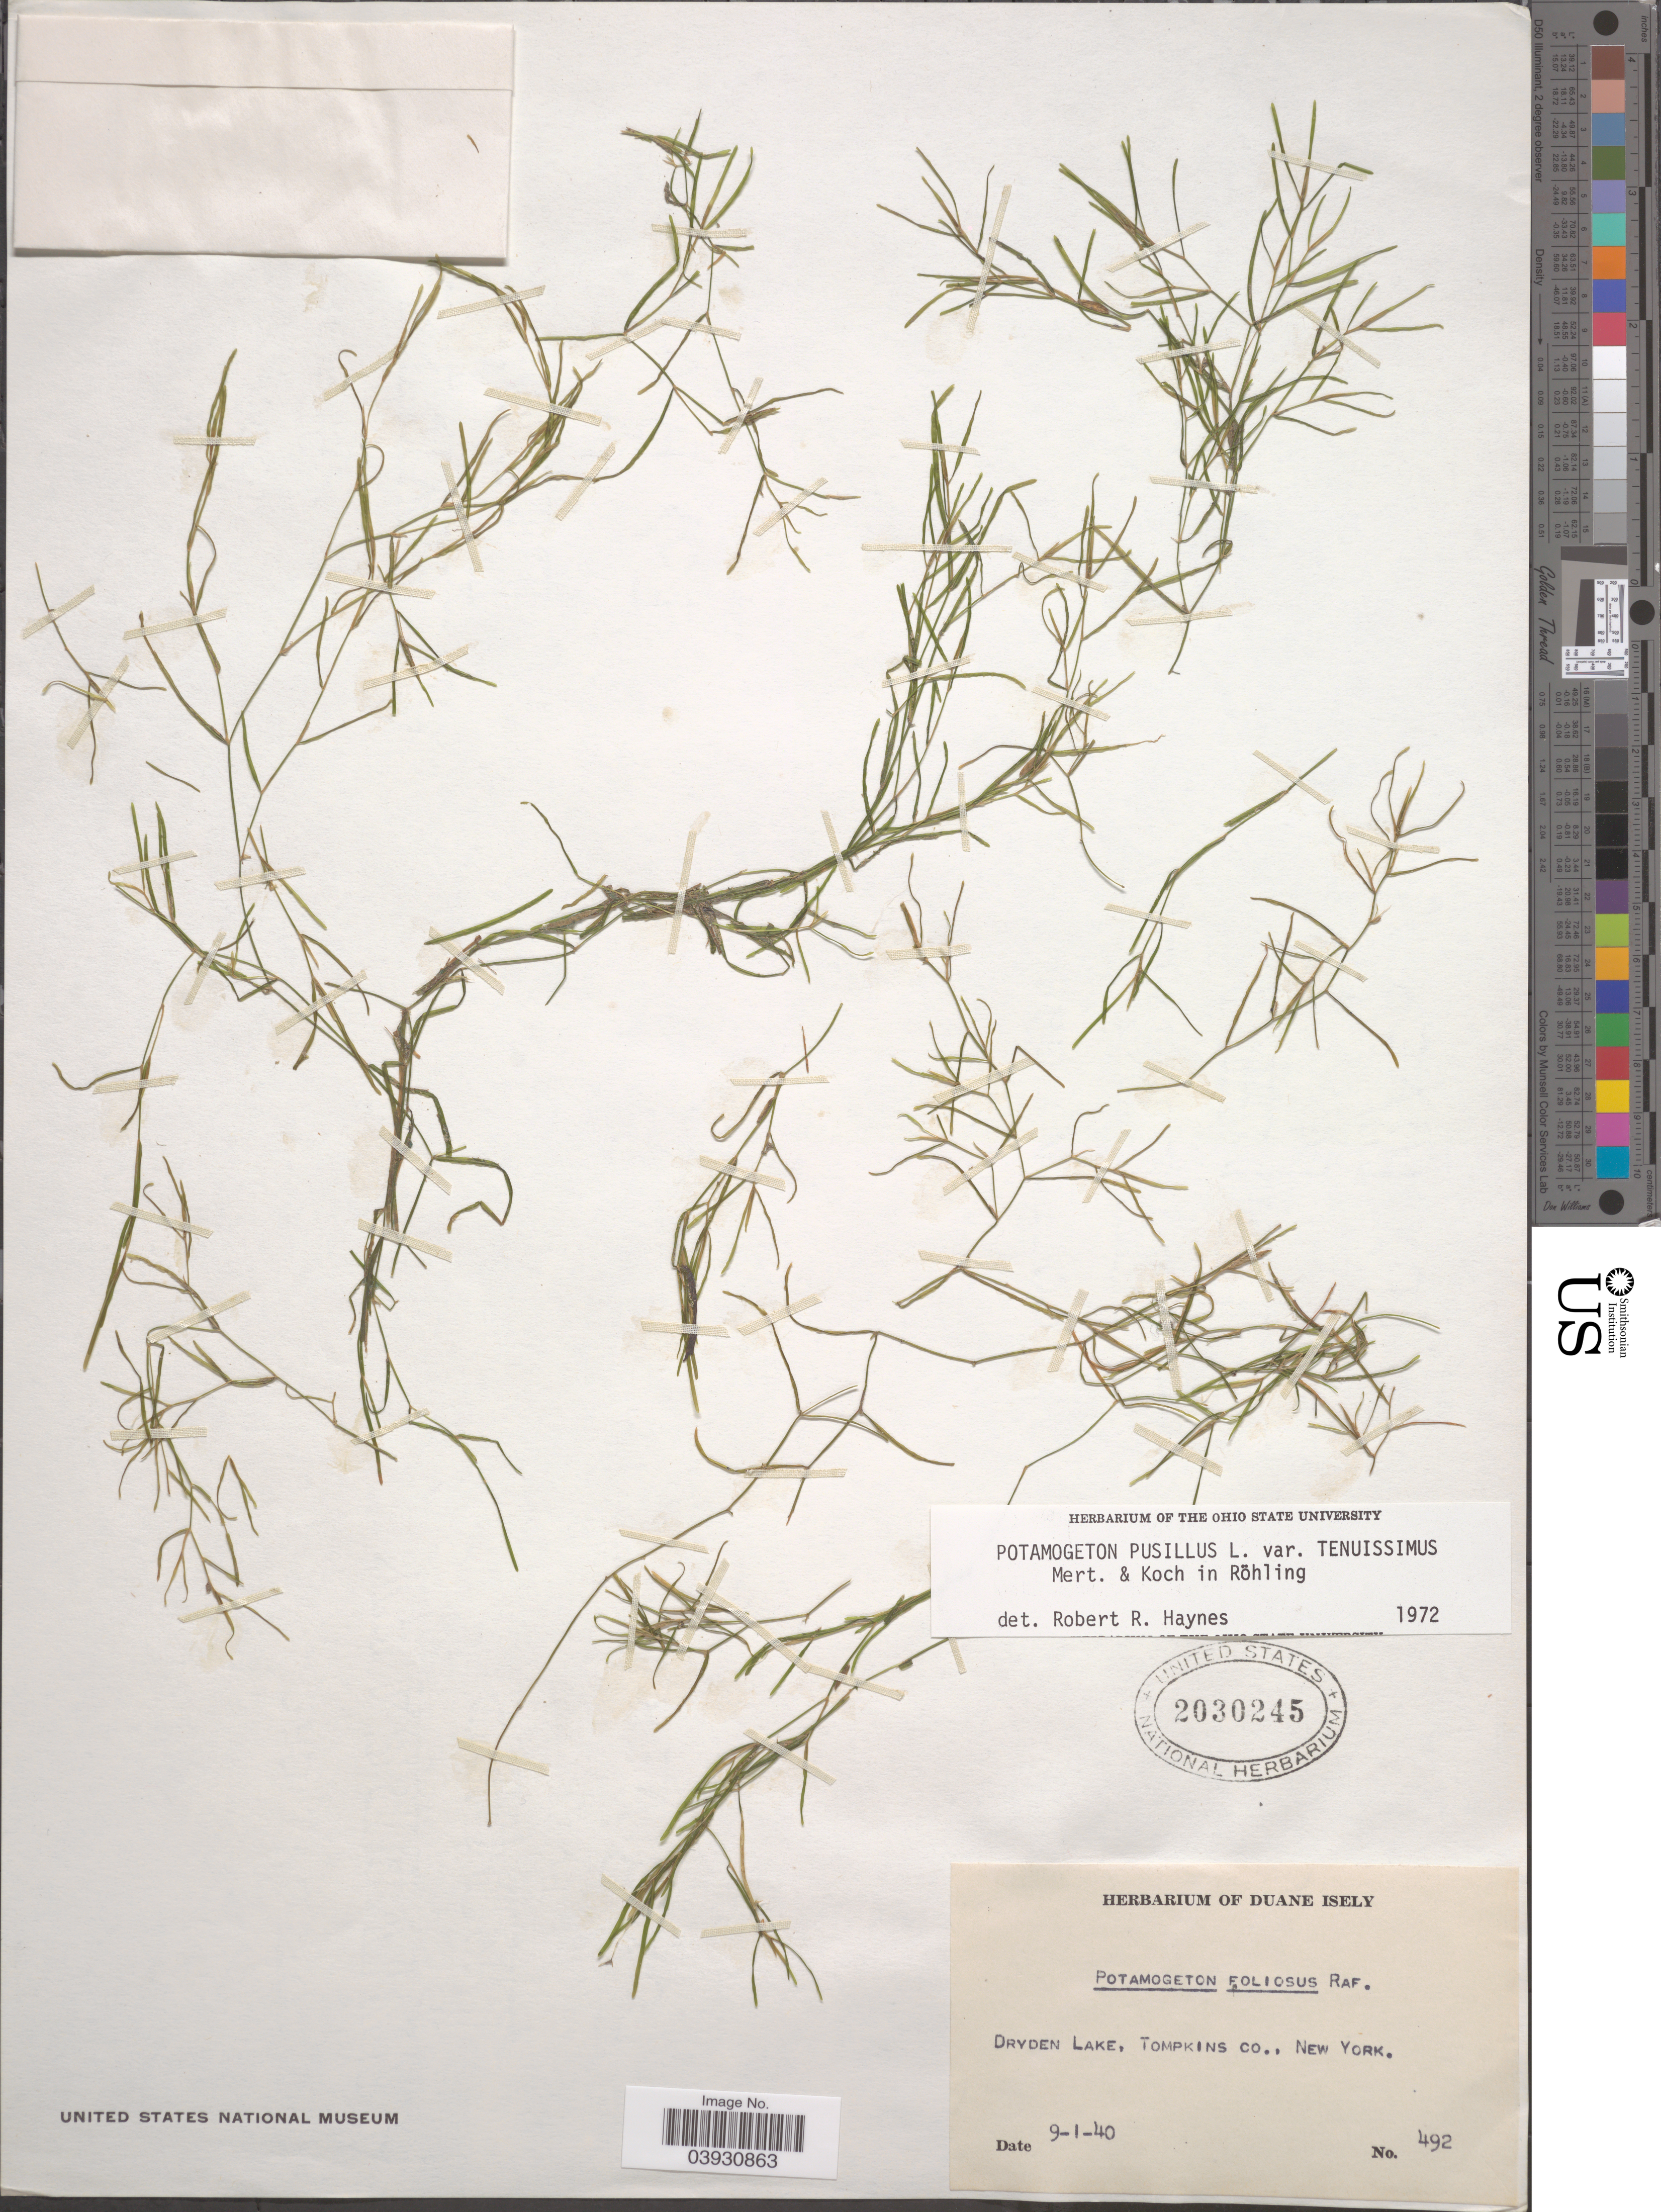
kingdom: Plantae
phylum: Tracheophyta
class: Liliopsida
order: Alismatales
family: Potamogetonaceae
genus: Potamogeton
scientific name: Potamogeton pusillus subsp. tenuissimus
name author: Mert. & W.D.J. Koch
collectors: ex. herb. Duane Isely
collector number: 492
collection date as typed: Transcribed d/m/y: 1/9/40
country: United States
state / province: New York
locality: Dryden Lake, Tompkins co.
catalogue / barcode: US 2030245